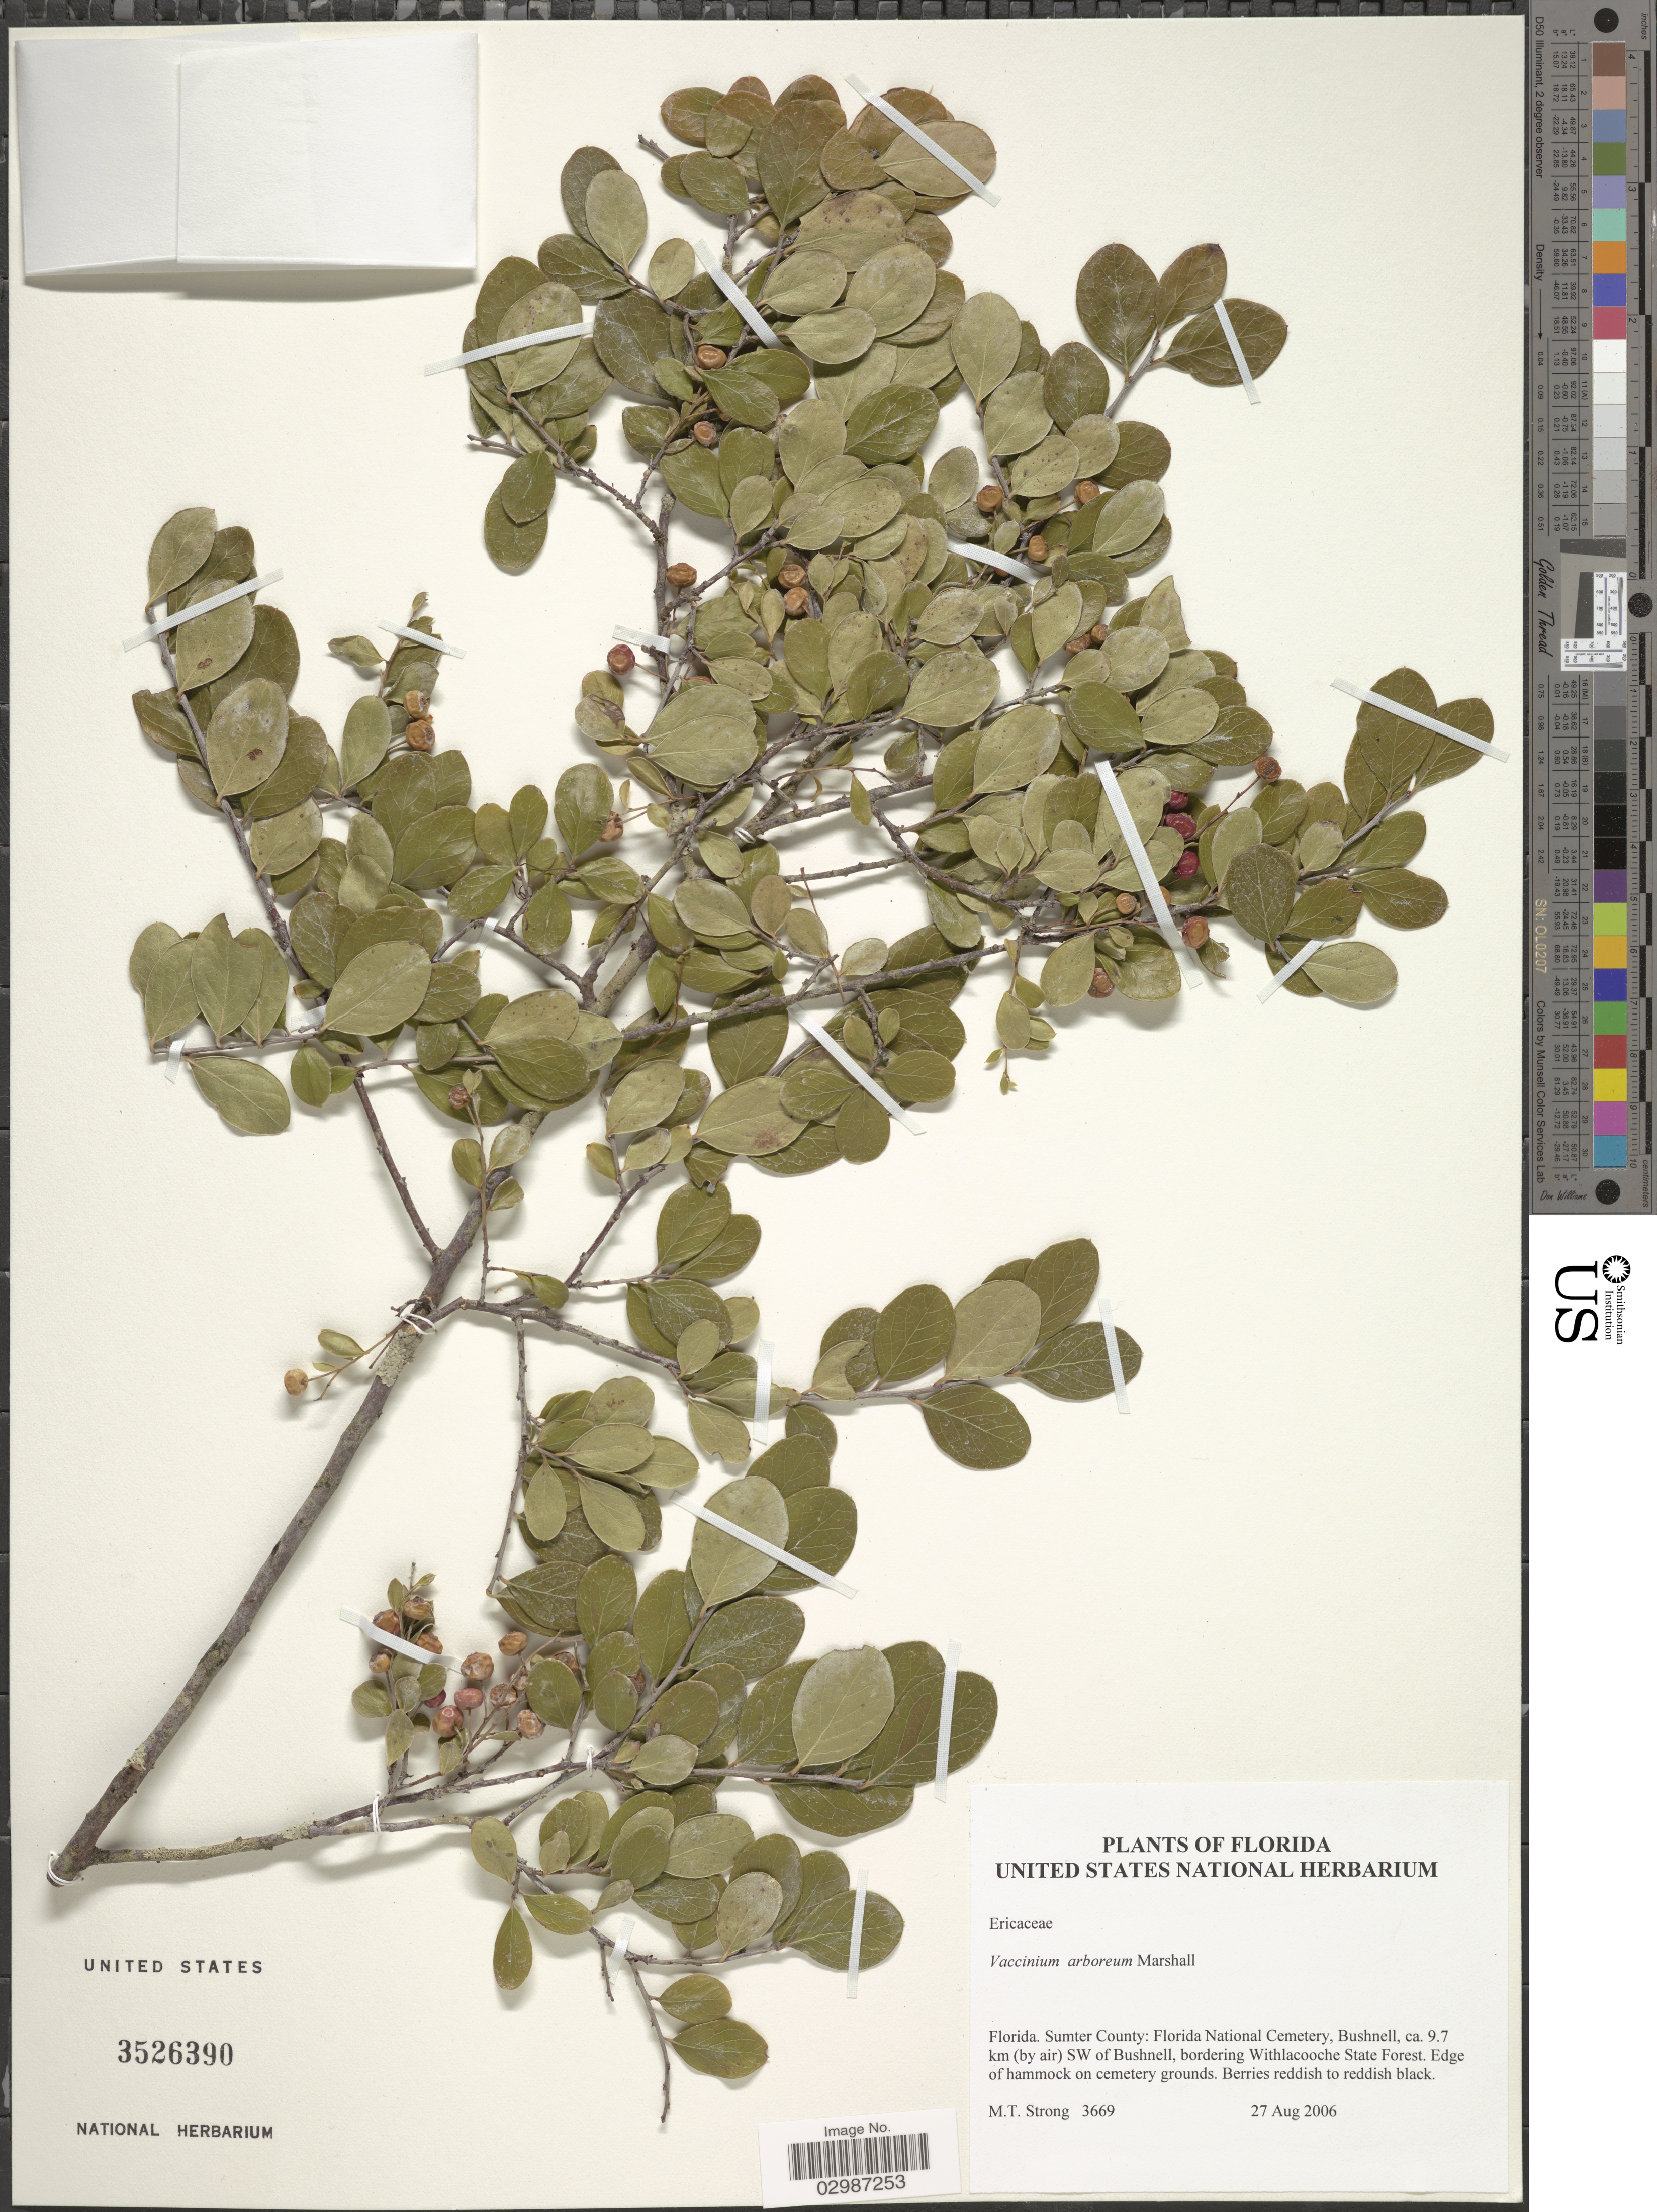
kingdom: Plantae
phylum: Tracheophyta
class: Magnoliopsida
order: Ericales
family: Ericaceae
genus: Vaccinium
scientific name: Vaccinium arboreum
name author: Marshall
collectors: M. T. Strong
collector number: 3669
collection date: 2006-08-27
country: United States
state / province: Florida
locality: Sumter County, Florida National Cemetery, Bushnell, ca. 9.7 km (by air) SW of Bushnell, bordering Withlacooche State Forest.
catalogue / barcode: US 3526390